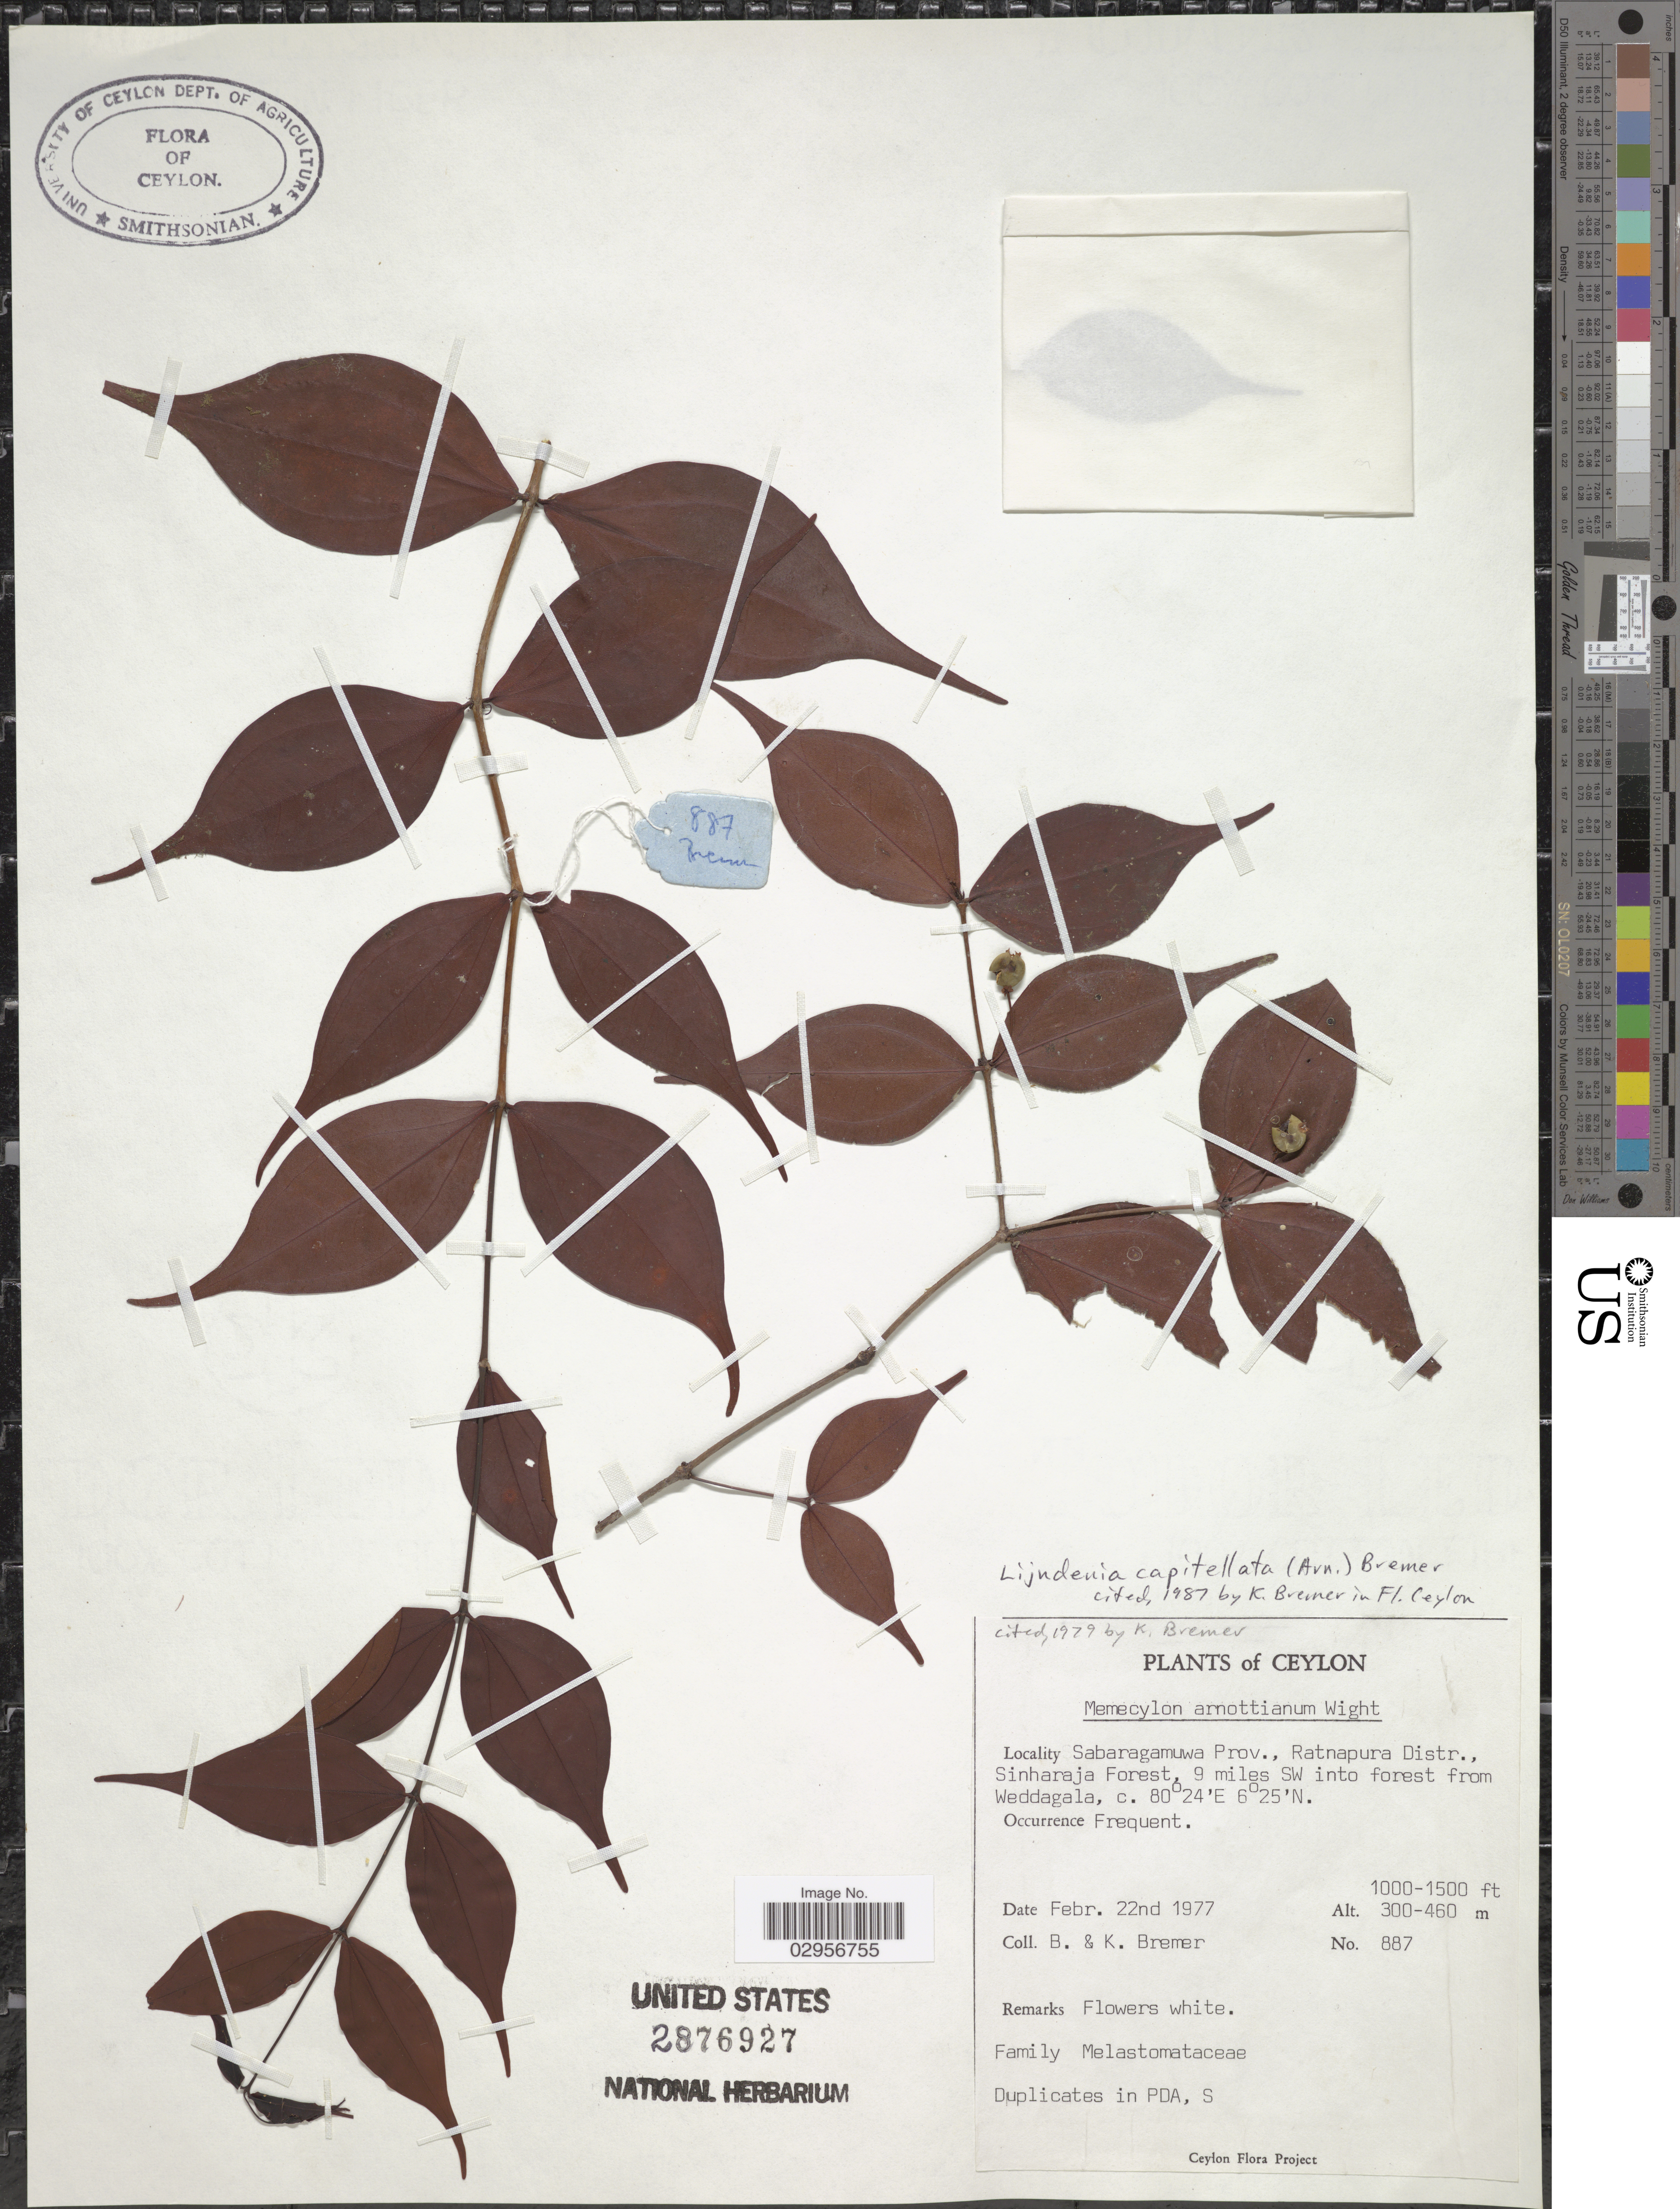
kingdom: Plantae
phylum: Tracheophyta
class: Magnoliopsida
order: Myrtales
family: Melastomataceae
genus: Lijndenia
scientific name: Lijndenia capitellata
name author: K. Bremer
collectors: B. Bremer & K. Bremer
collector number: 887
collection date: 1977-02-22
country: Sri Lanka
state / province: Sabaragamuwa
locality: Ceylon, Sabaragamuwa Prov., Ratnapura Distr., Sinharaja Forest, 9 miles SW into forest from Weddagala.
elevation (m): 300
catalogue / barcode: US 2876927